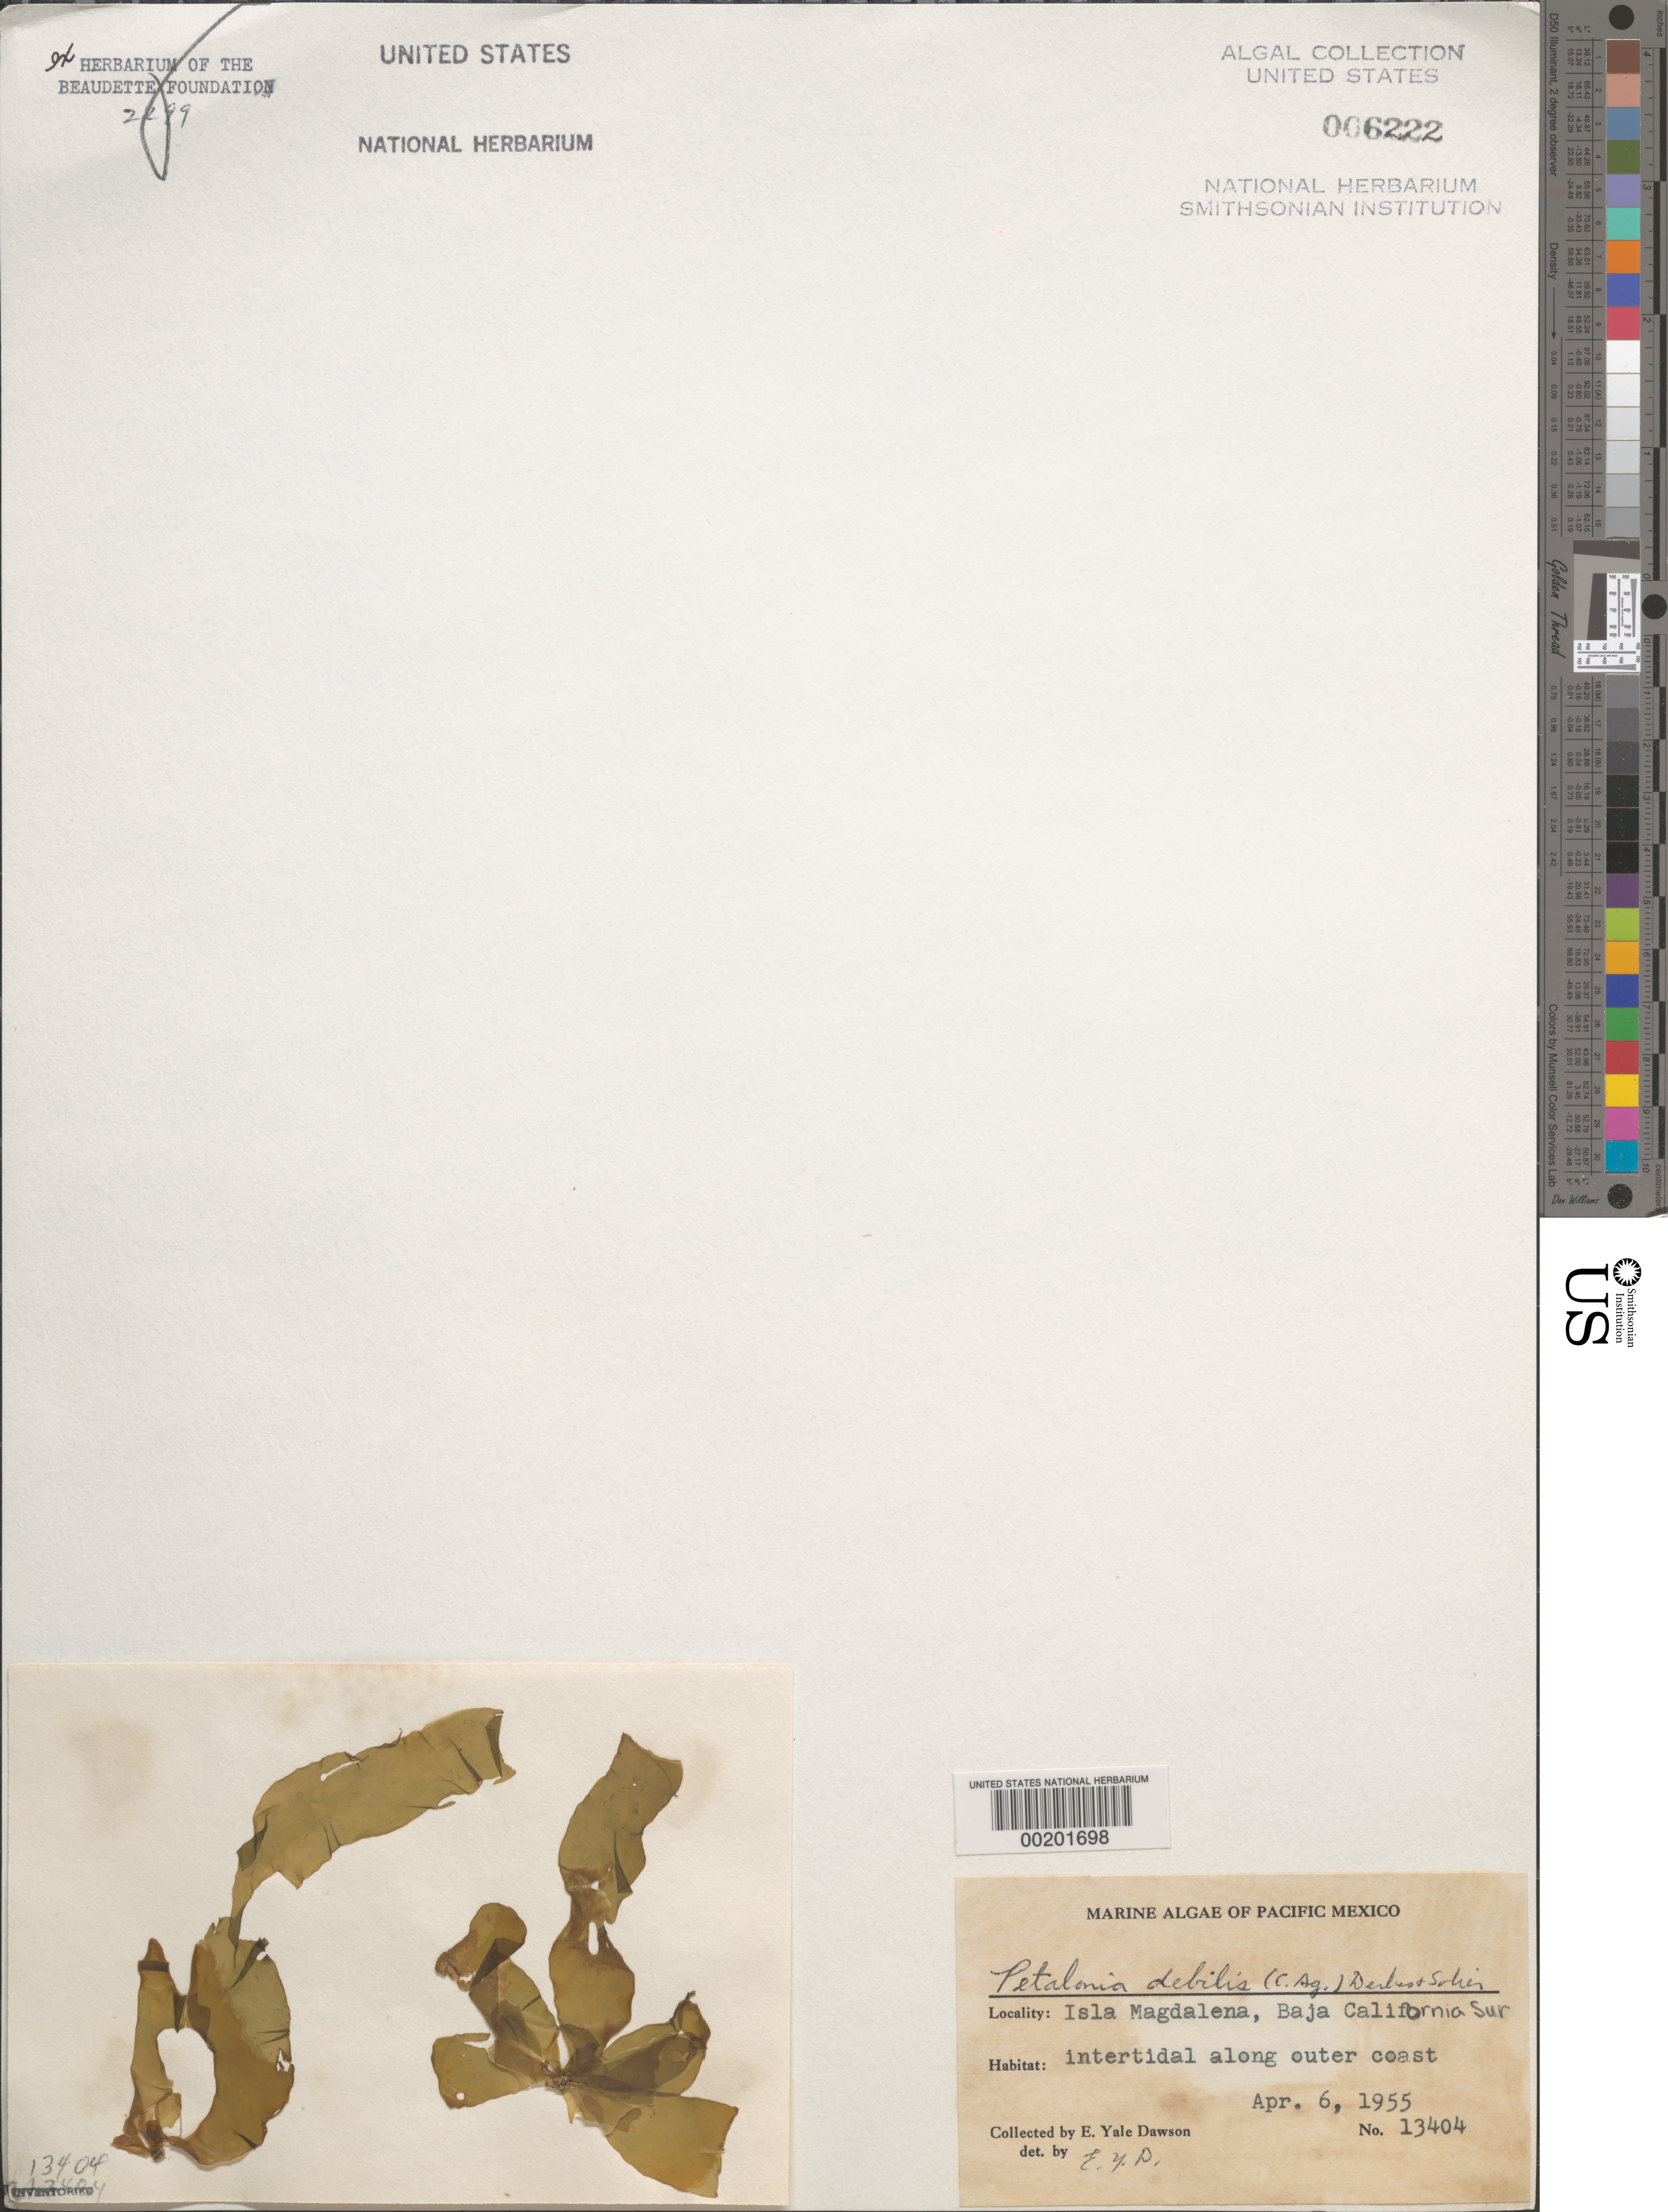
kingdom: Chromista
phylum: Ochrophyta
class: Phaeophyceae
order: Scytosiphonales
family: Scytosiphonaceae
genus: Petalonia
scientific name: Petalonia fascia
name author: (O.F. Müller) Kuntze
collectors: E. Y. Dawson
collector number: EYD 13404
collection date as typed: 06 Apr 1955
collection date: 1955-04-06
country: Mexico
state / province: Baja California Sur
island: Isla Magdalena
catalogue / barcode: US 6222